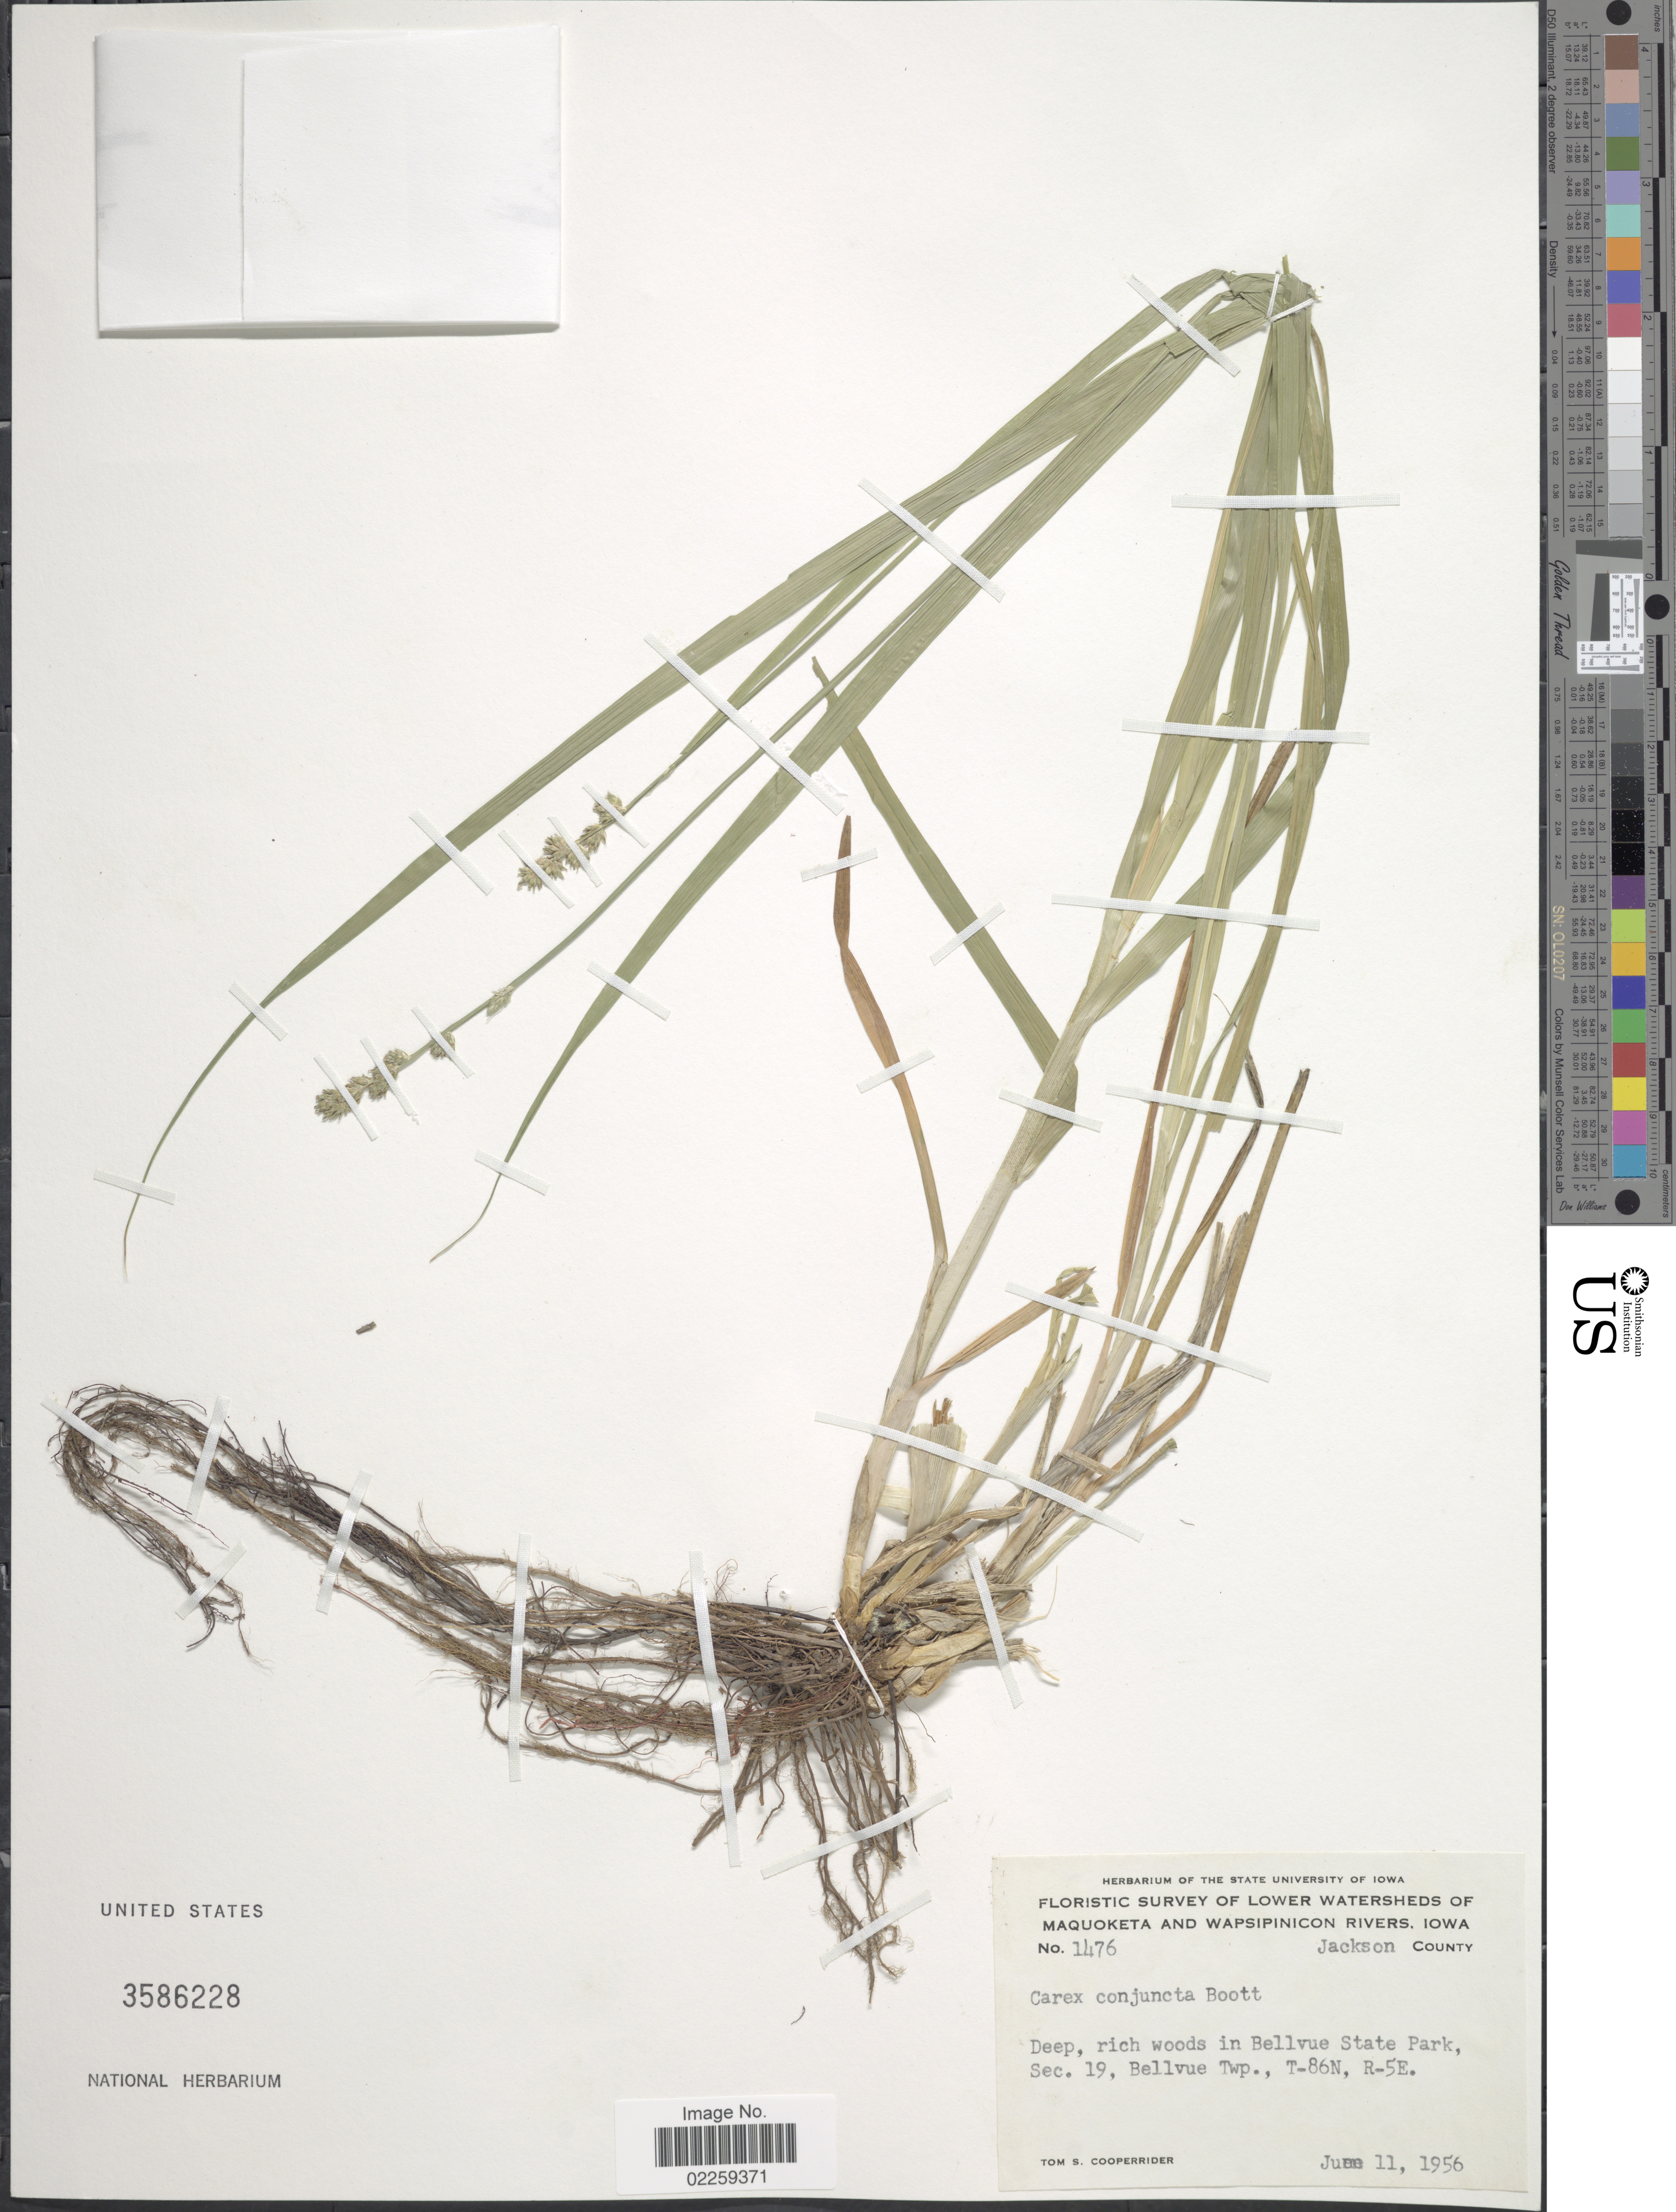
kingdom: Plantae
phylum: Tracheophyta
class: Liliopsida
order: Poales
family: Cyperaceae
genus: Carex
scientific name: Carex conjuncta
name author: Boott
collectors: T. S. Cooperrider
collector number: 1476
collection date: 1956-06-11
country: United States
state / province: Iowa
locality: Lower watersheds of Maquoketa and Wapsipinicon Rivers, Jackson County, in Bellvue State Park, Sec. 19, Bellvue Twp. T-86N, R-5E.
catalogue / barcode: US 3586228